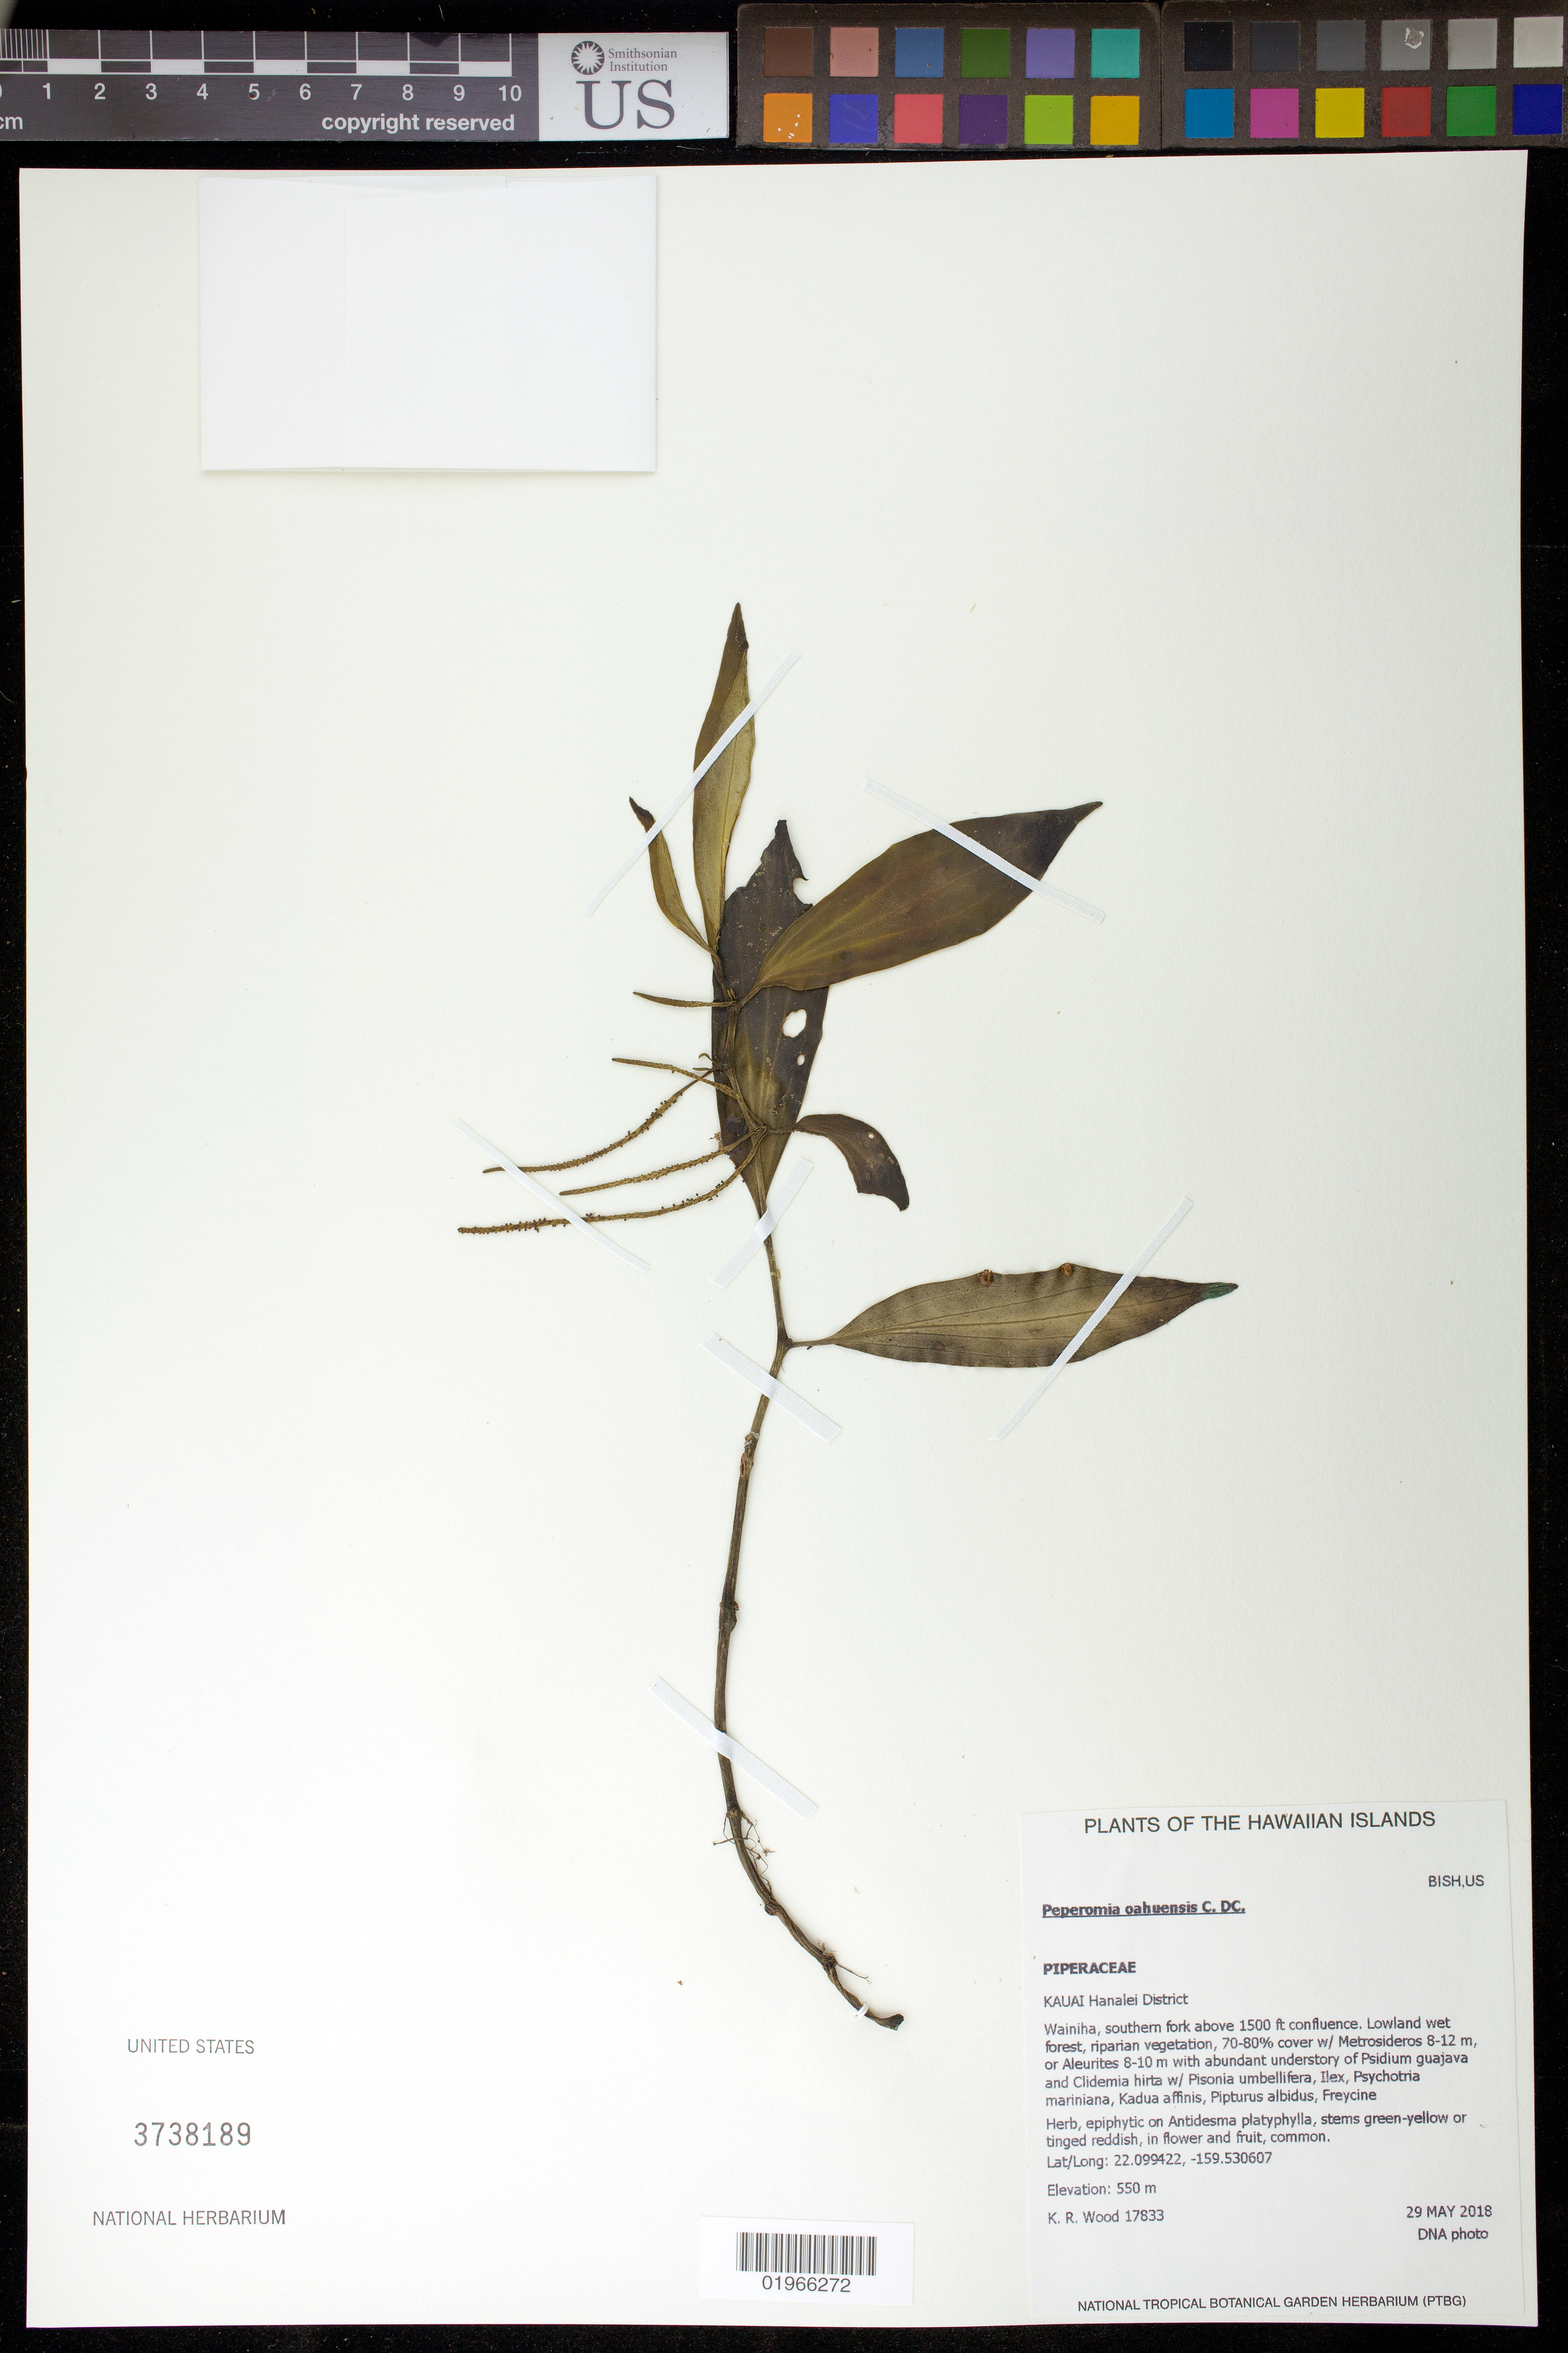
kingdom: Plantae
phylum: Tracheophyta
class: Magnoliopsida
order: Piperales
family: Piperaceae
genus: Peperomia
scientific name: Peperomia oahuensis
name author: C. DC.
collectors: K. R. Wood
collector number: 17833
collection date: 2018-05-29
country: United States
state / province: Hawaii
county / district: Kauai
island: Kaua'i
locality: Hanalei District, Wainiha, souther fork above 1500 ft confluence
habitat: Lowland wet forest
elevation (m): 550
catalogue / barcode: US 3738189